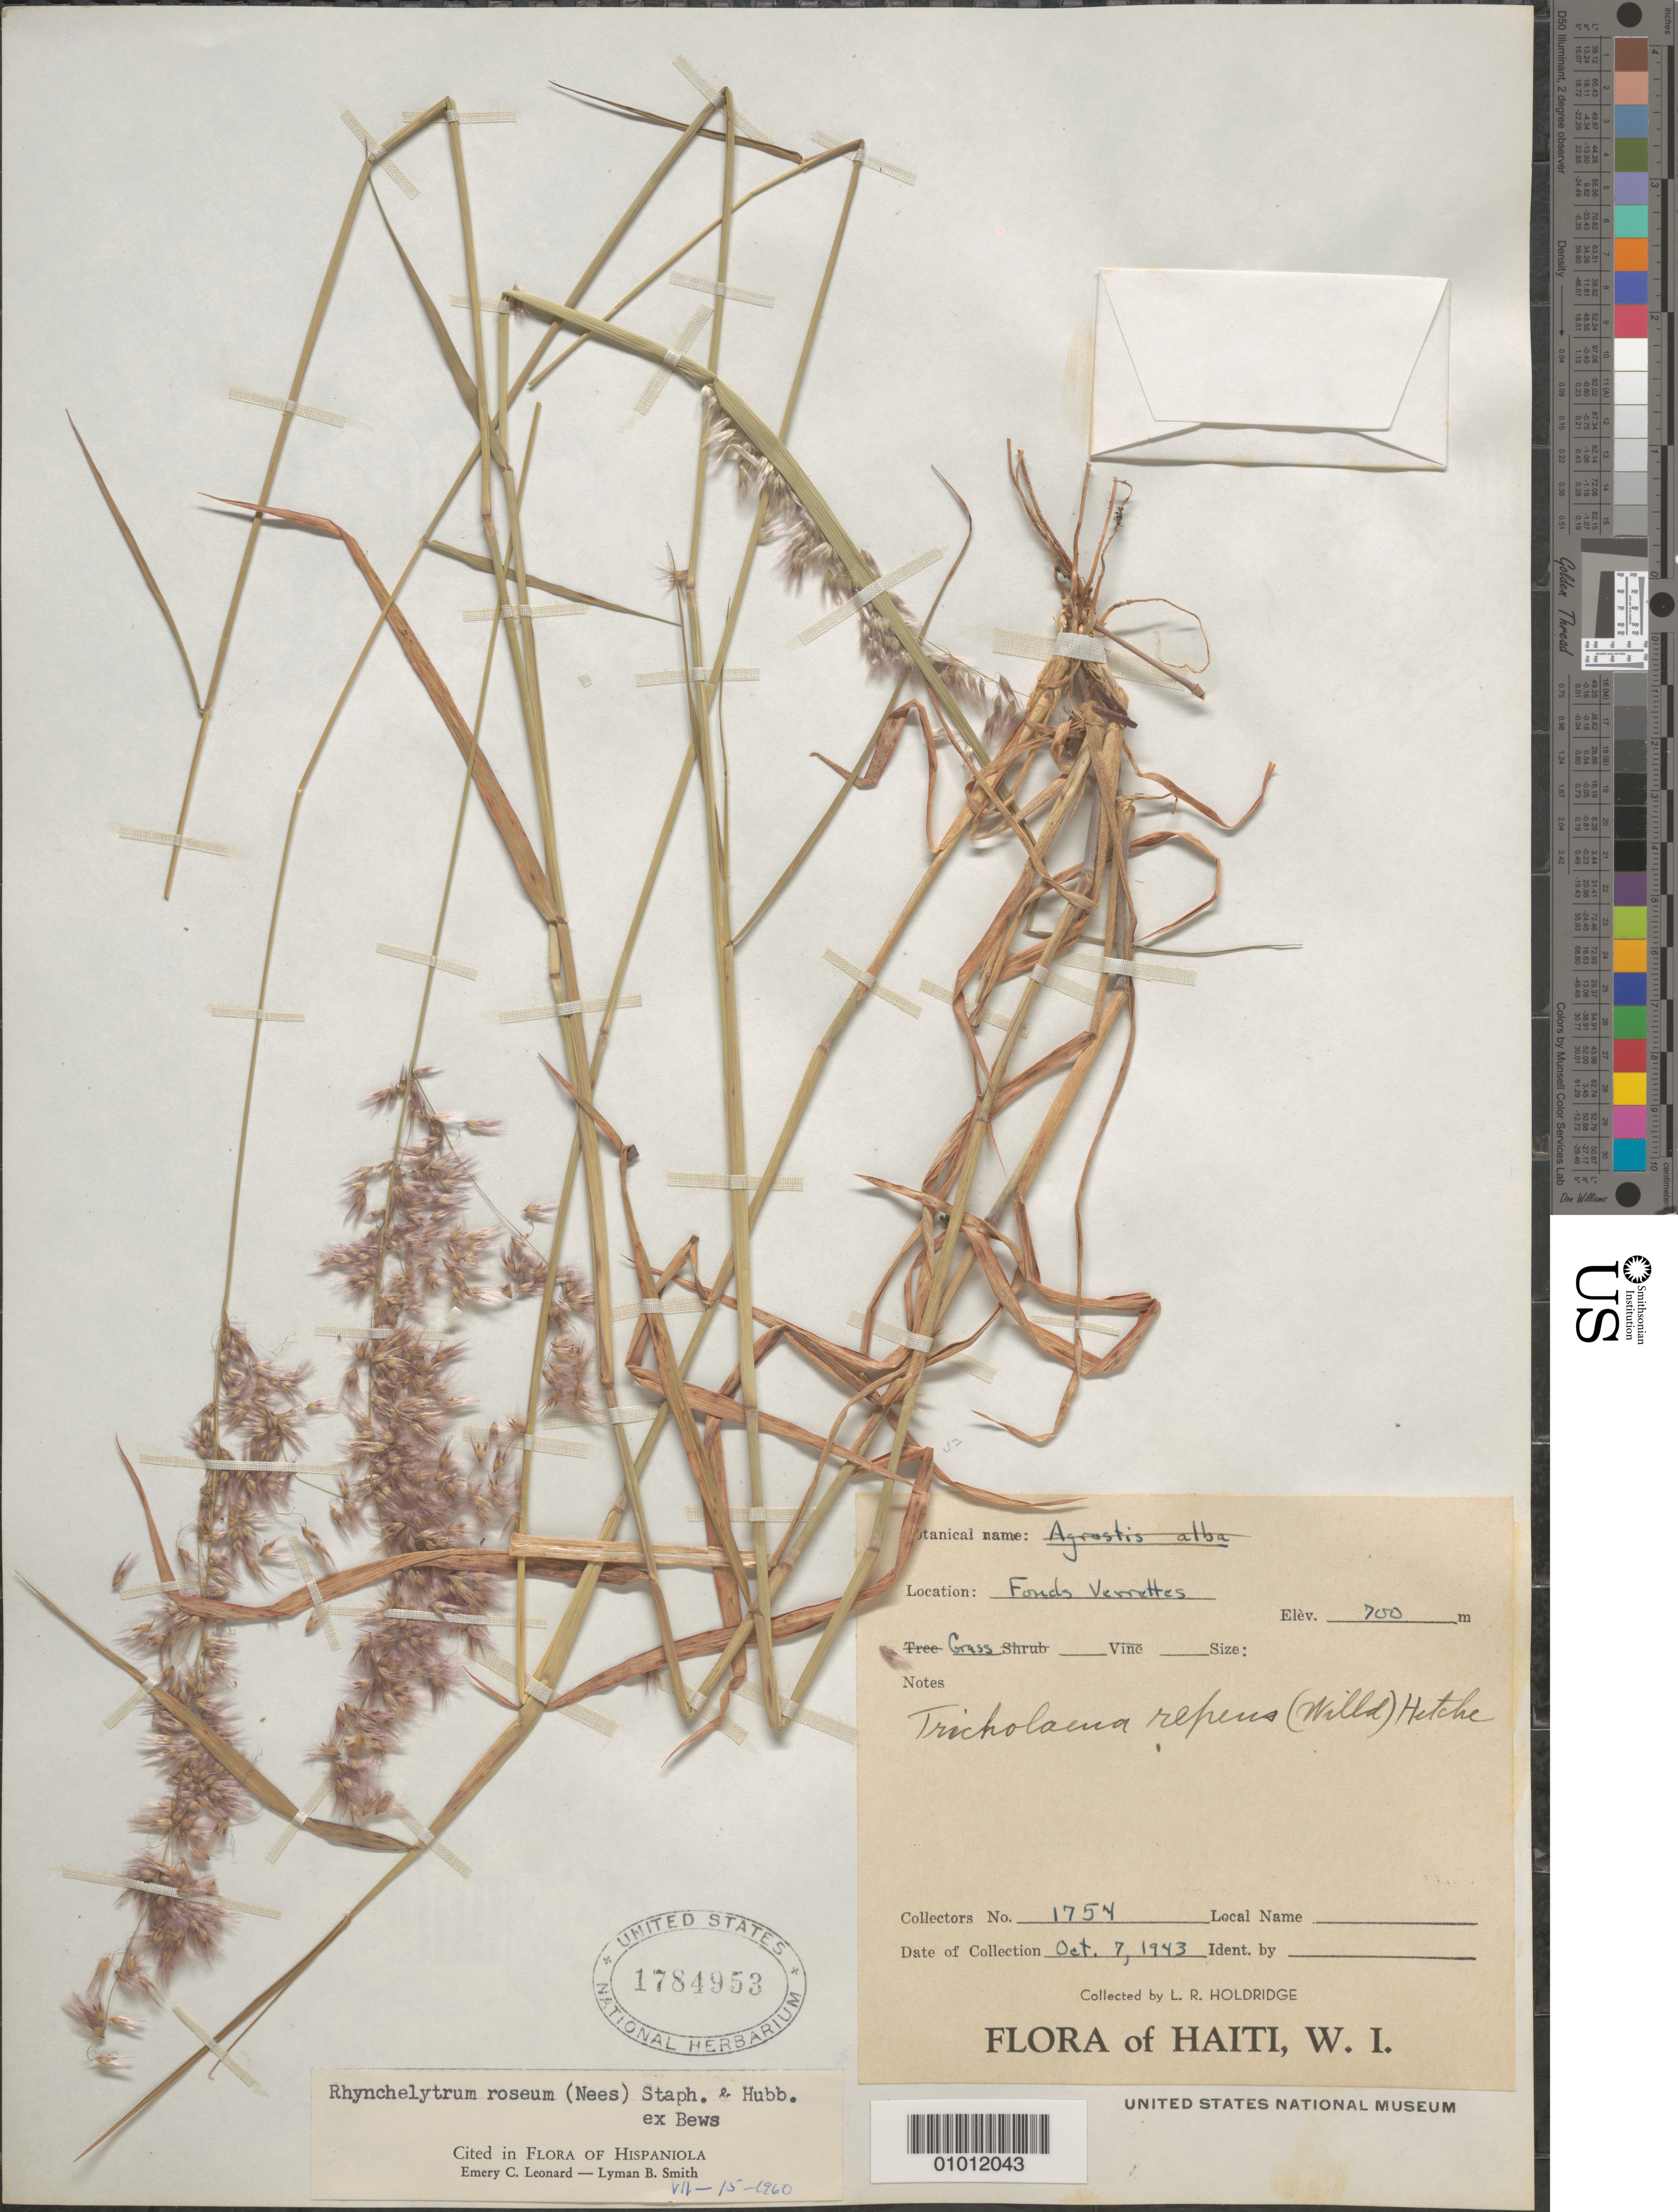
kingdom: Plantae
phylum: Tracheophyta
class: Liliopsida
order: Poales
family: Poaceae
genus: Rhynchelytrum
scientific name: Rhynchelytrum roseum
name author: (Nees) Stapf & C.E. Hubb.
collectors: L. Holdridge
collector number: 1754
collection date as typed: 07 Oct 1943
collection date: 1943-10-07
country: Haiti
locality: Fonds Verettes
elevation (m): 700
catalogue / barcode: US 1784953